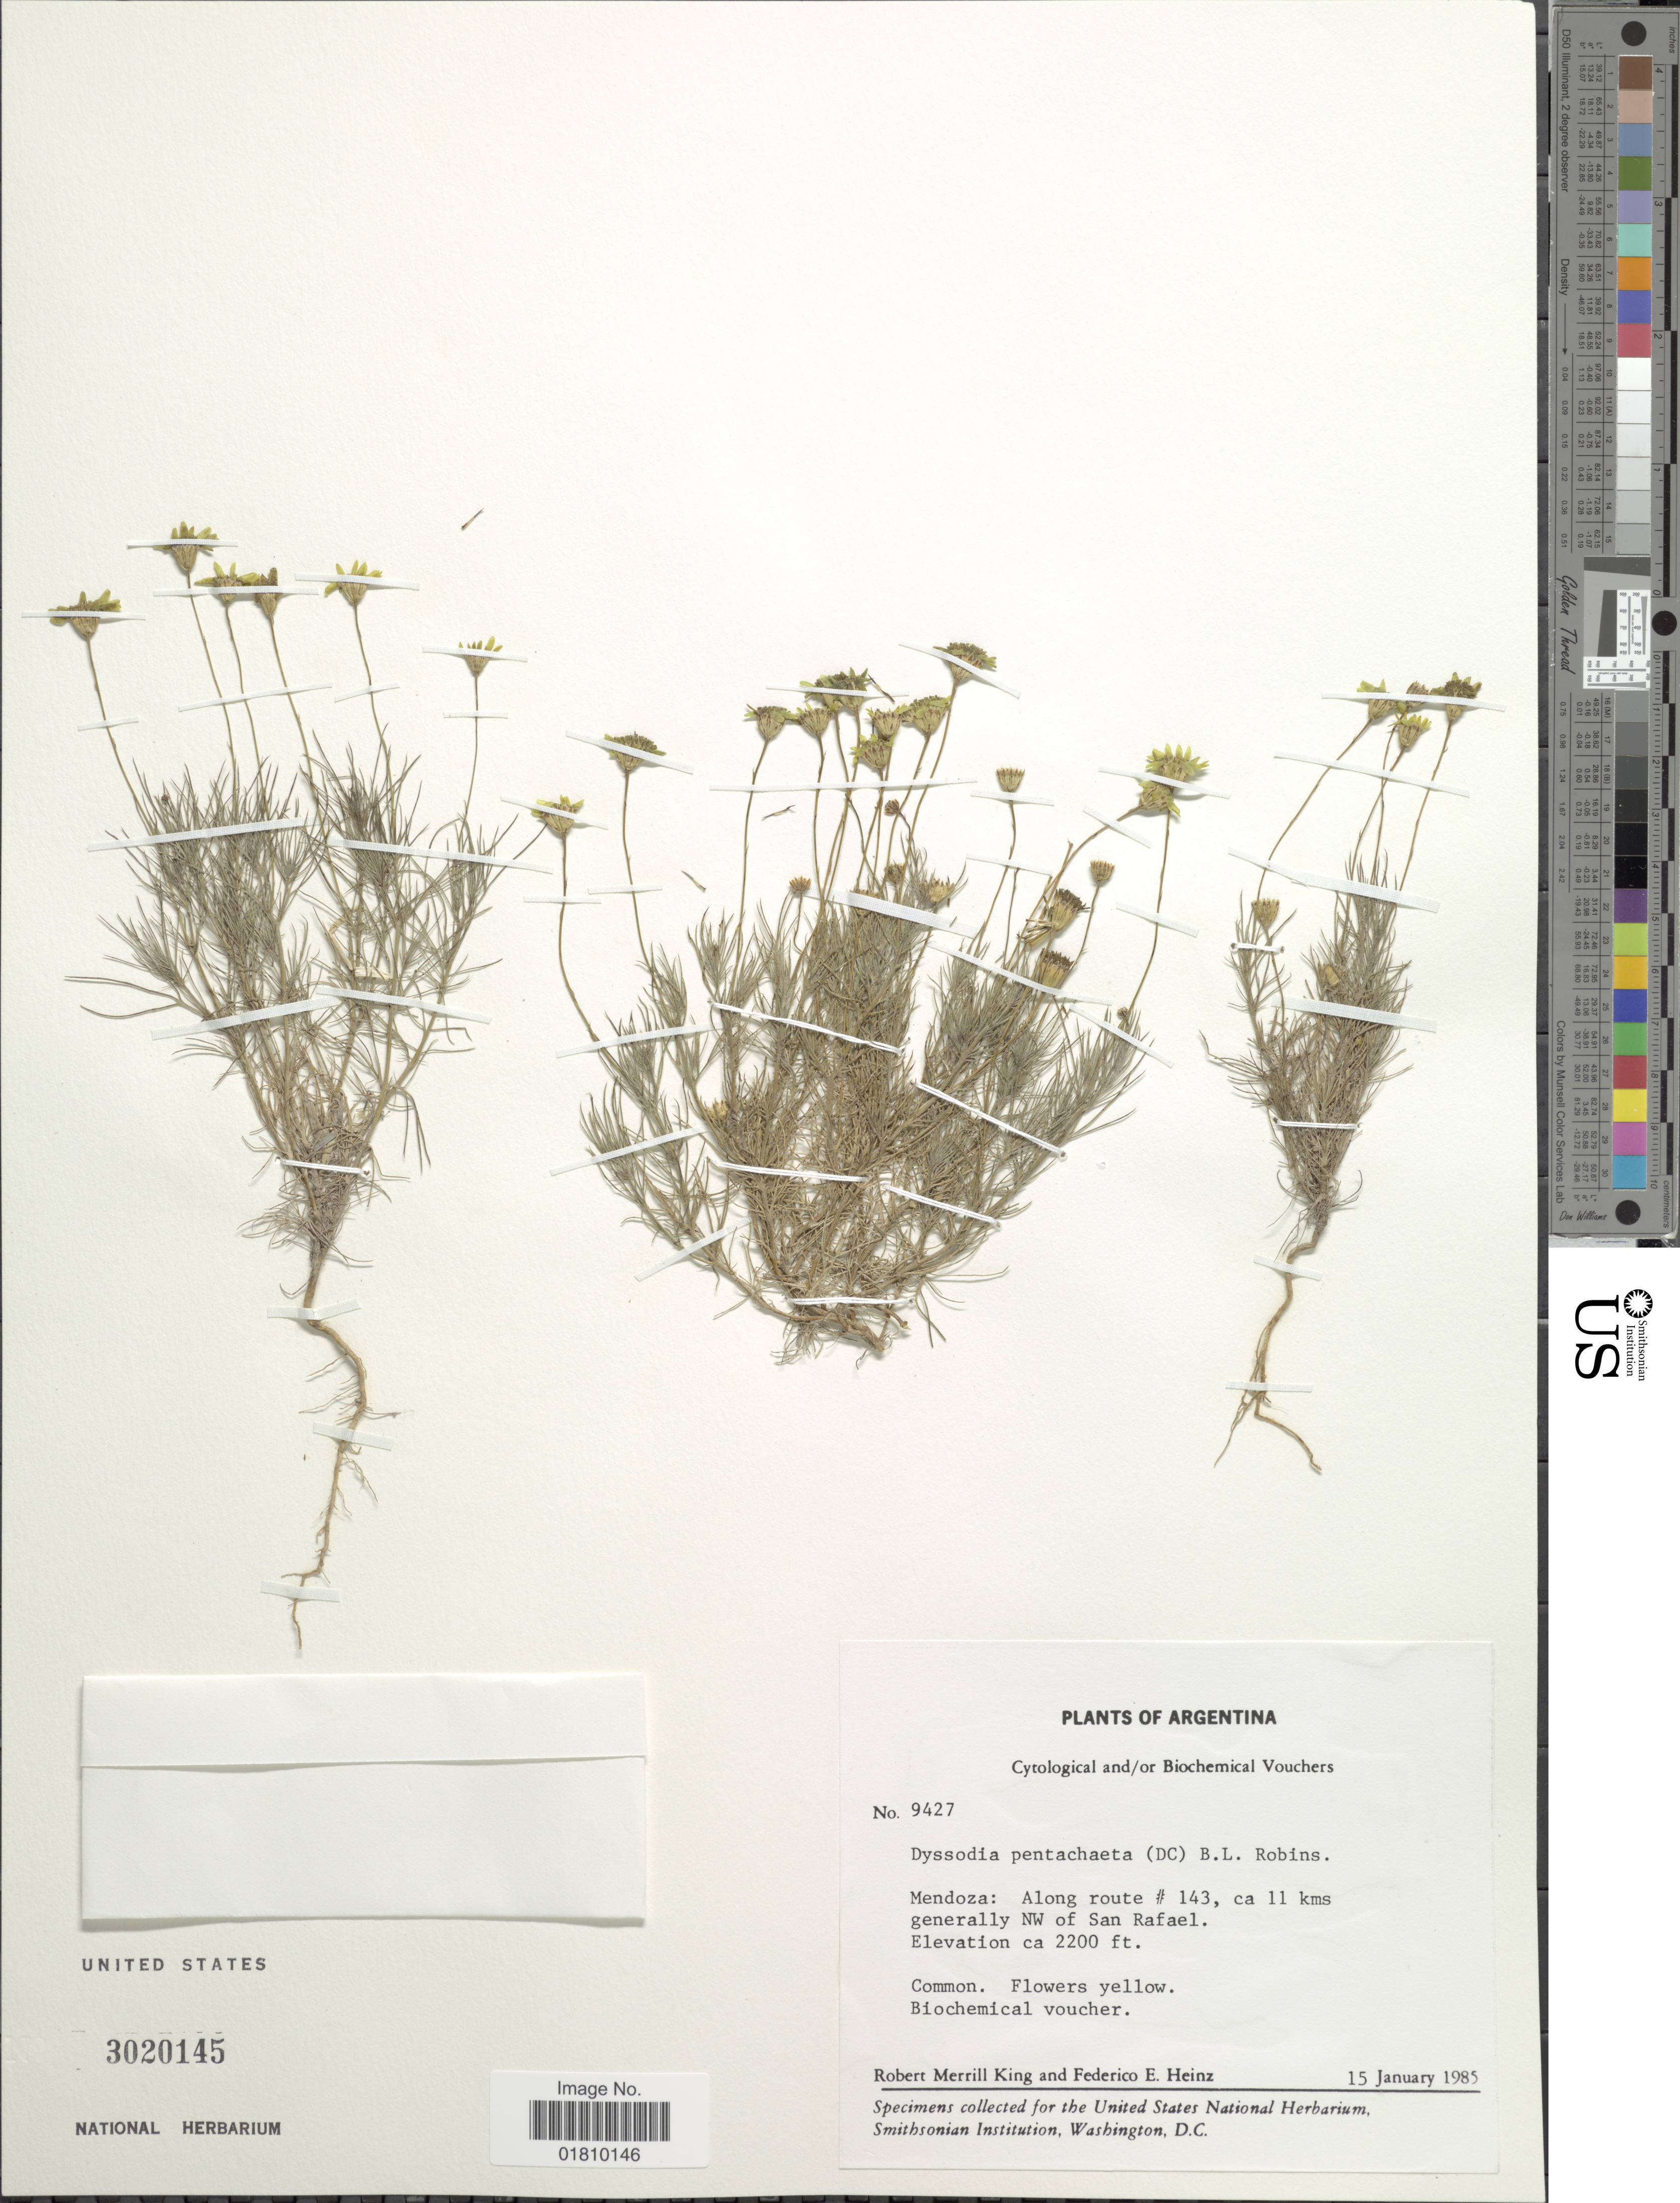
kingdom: Plantae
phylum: Tracheophyta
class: Magnoliopsida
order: Asterales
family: Asteraceae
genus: Thymophylla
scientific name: Thymophylla pentachaeta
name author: (DC.) Small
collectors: R. M. King & F. Heinz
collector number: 9427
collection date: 1985-01-15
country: Argentina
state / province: Mendoza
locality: Along route #143, ca 11 kms generally NW of San Rafael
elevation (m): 671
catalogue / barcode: US 3020145